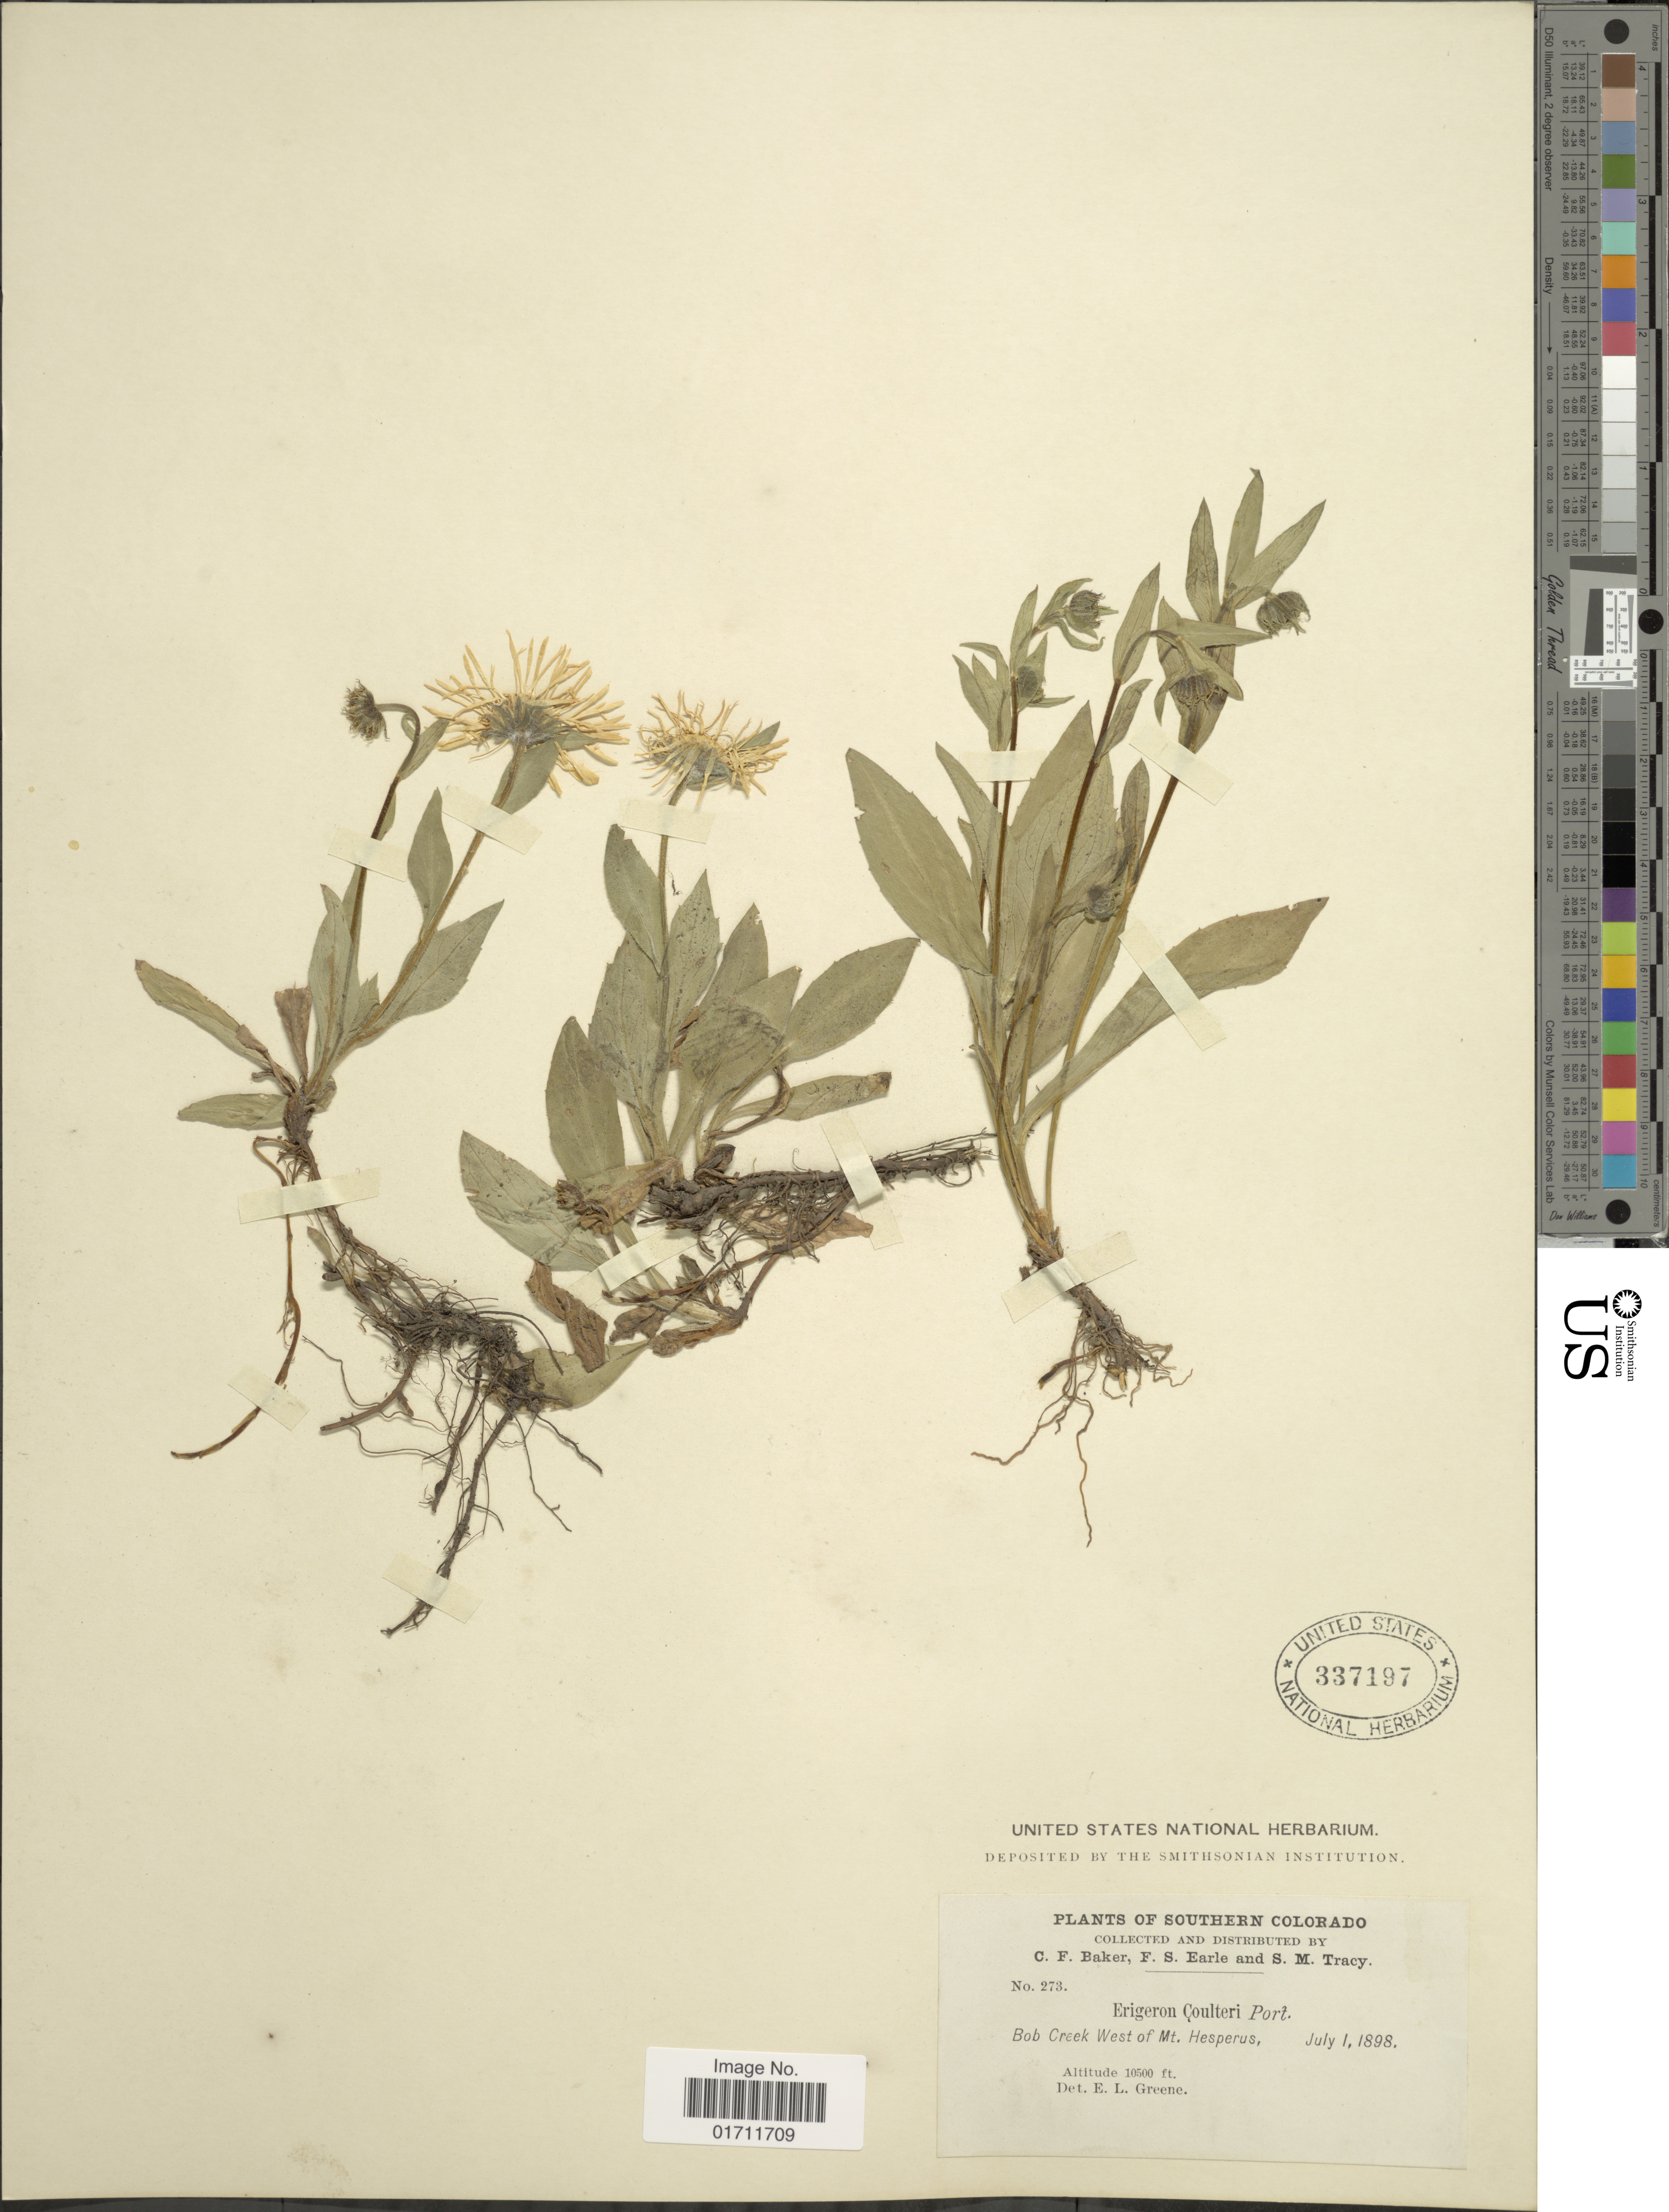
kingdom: Plantae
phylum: Tracheophyta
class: Magnoliopsida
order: Asterales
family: Asteraceae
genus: Erigeron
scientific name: Erigeron coulteri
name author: Porter in Porter & J.M. Coult.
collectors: C. F. Baker, F. S. Earle & S. M. Tracy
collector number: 273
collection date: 1898-07-01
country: United States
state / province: Colorado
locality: Southern Colorado, Bob Creek West of Mt. Hesperus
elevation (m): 3200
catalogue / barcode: US 337197